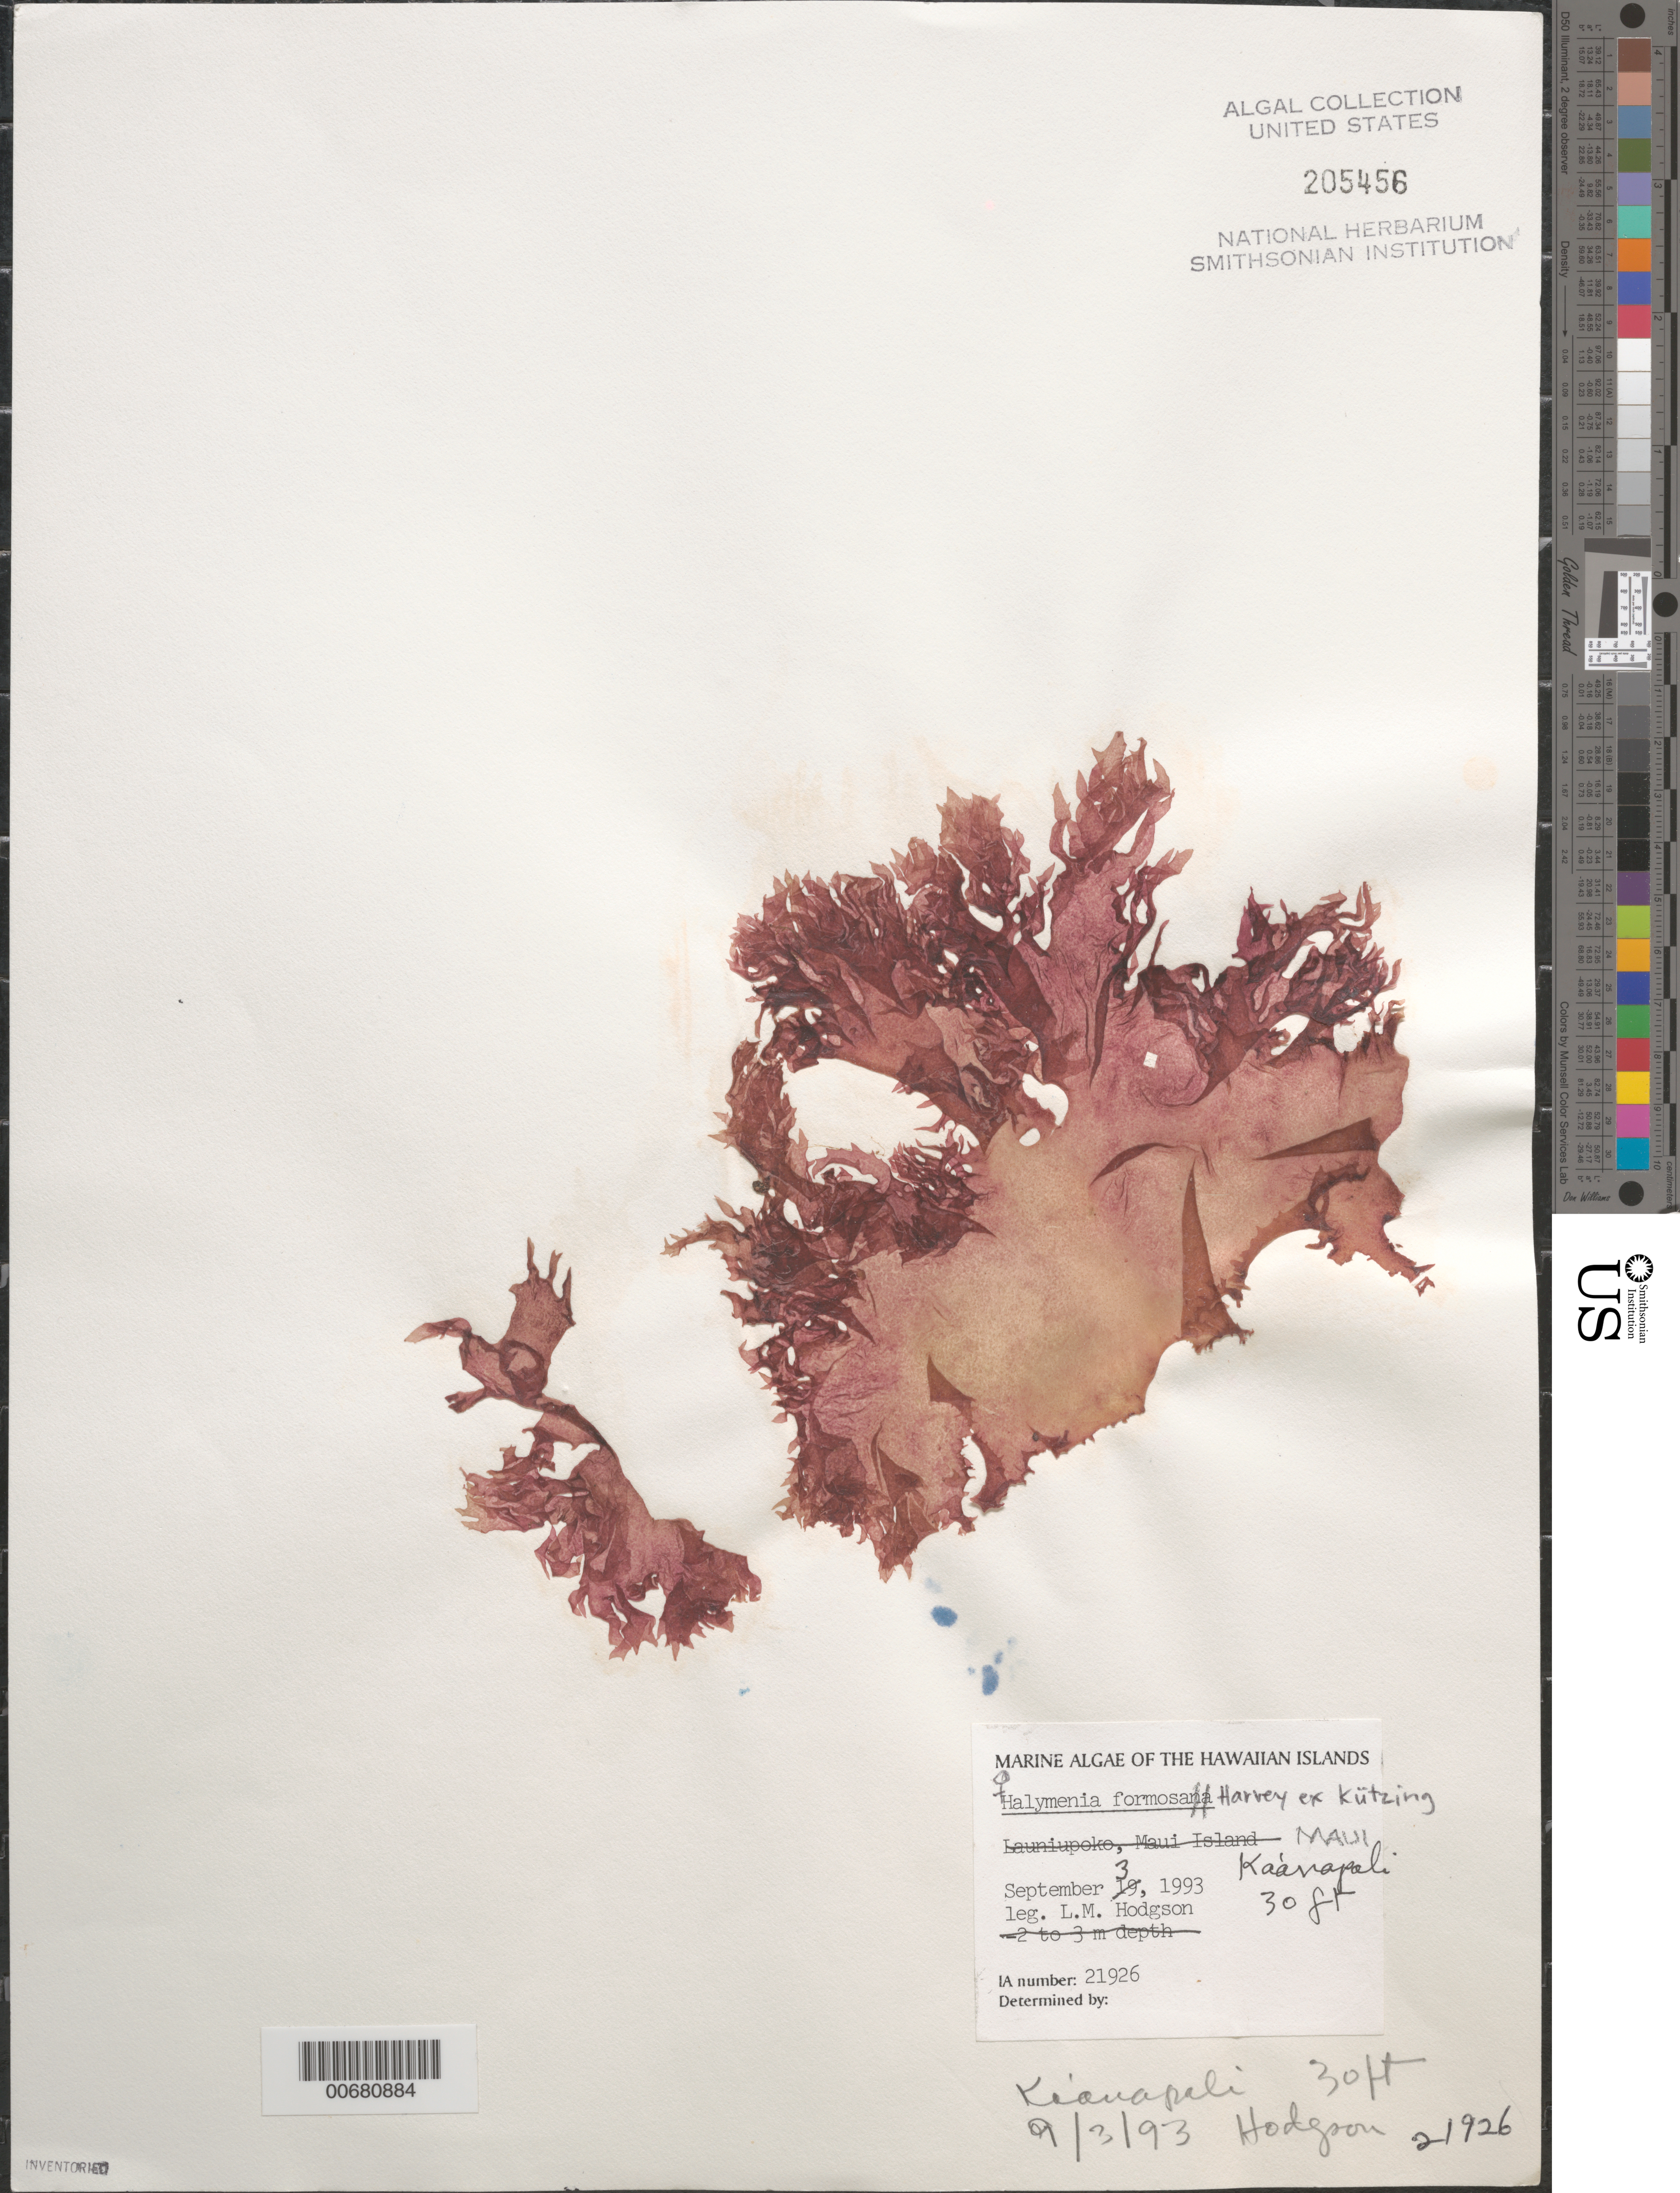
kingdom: Plantae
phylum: Rhodophyta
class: Florideophyceae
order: Halymeniales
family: Halymeniaceae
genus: Halymenia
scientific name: Halymenia formosa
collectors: L. M. Hodgson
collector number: IAA 21926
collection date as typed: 03 Sep 1993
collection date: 1993-09-03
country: United States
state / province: Hawaii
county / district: Maui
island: Maui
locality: Ka'anapali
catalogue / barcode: US 205456